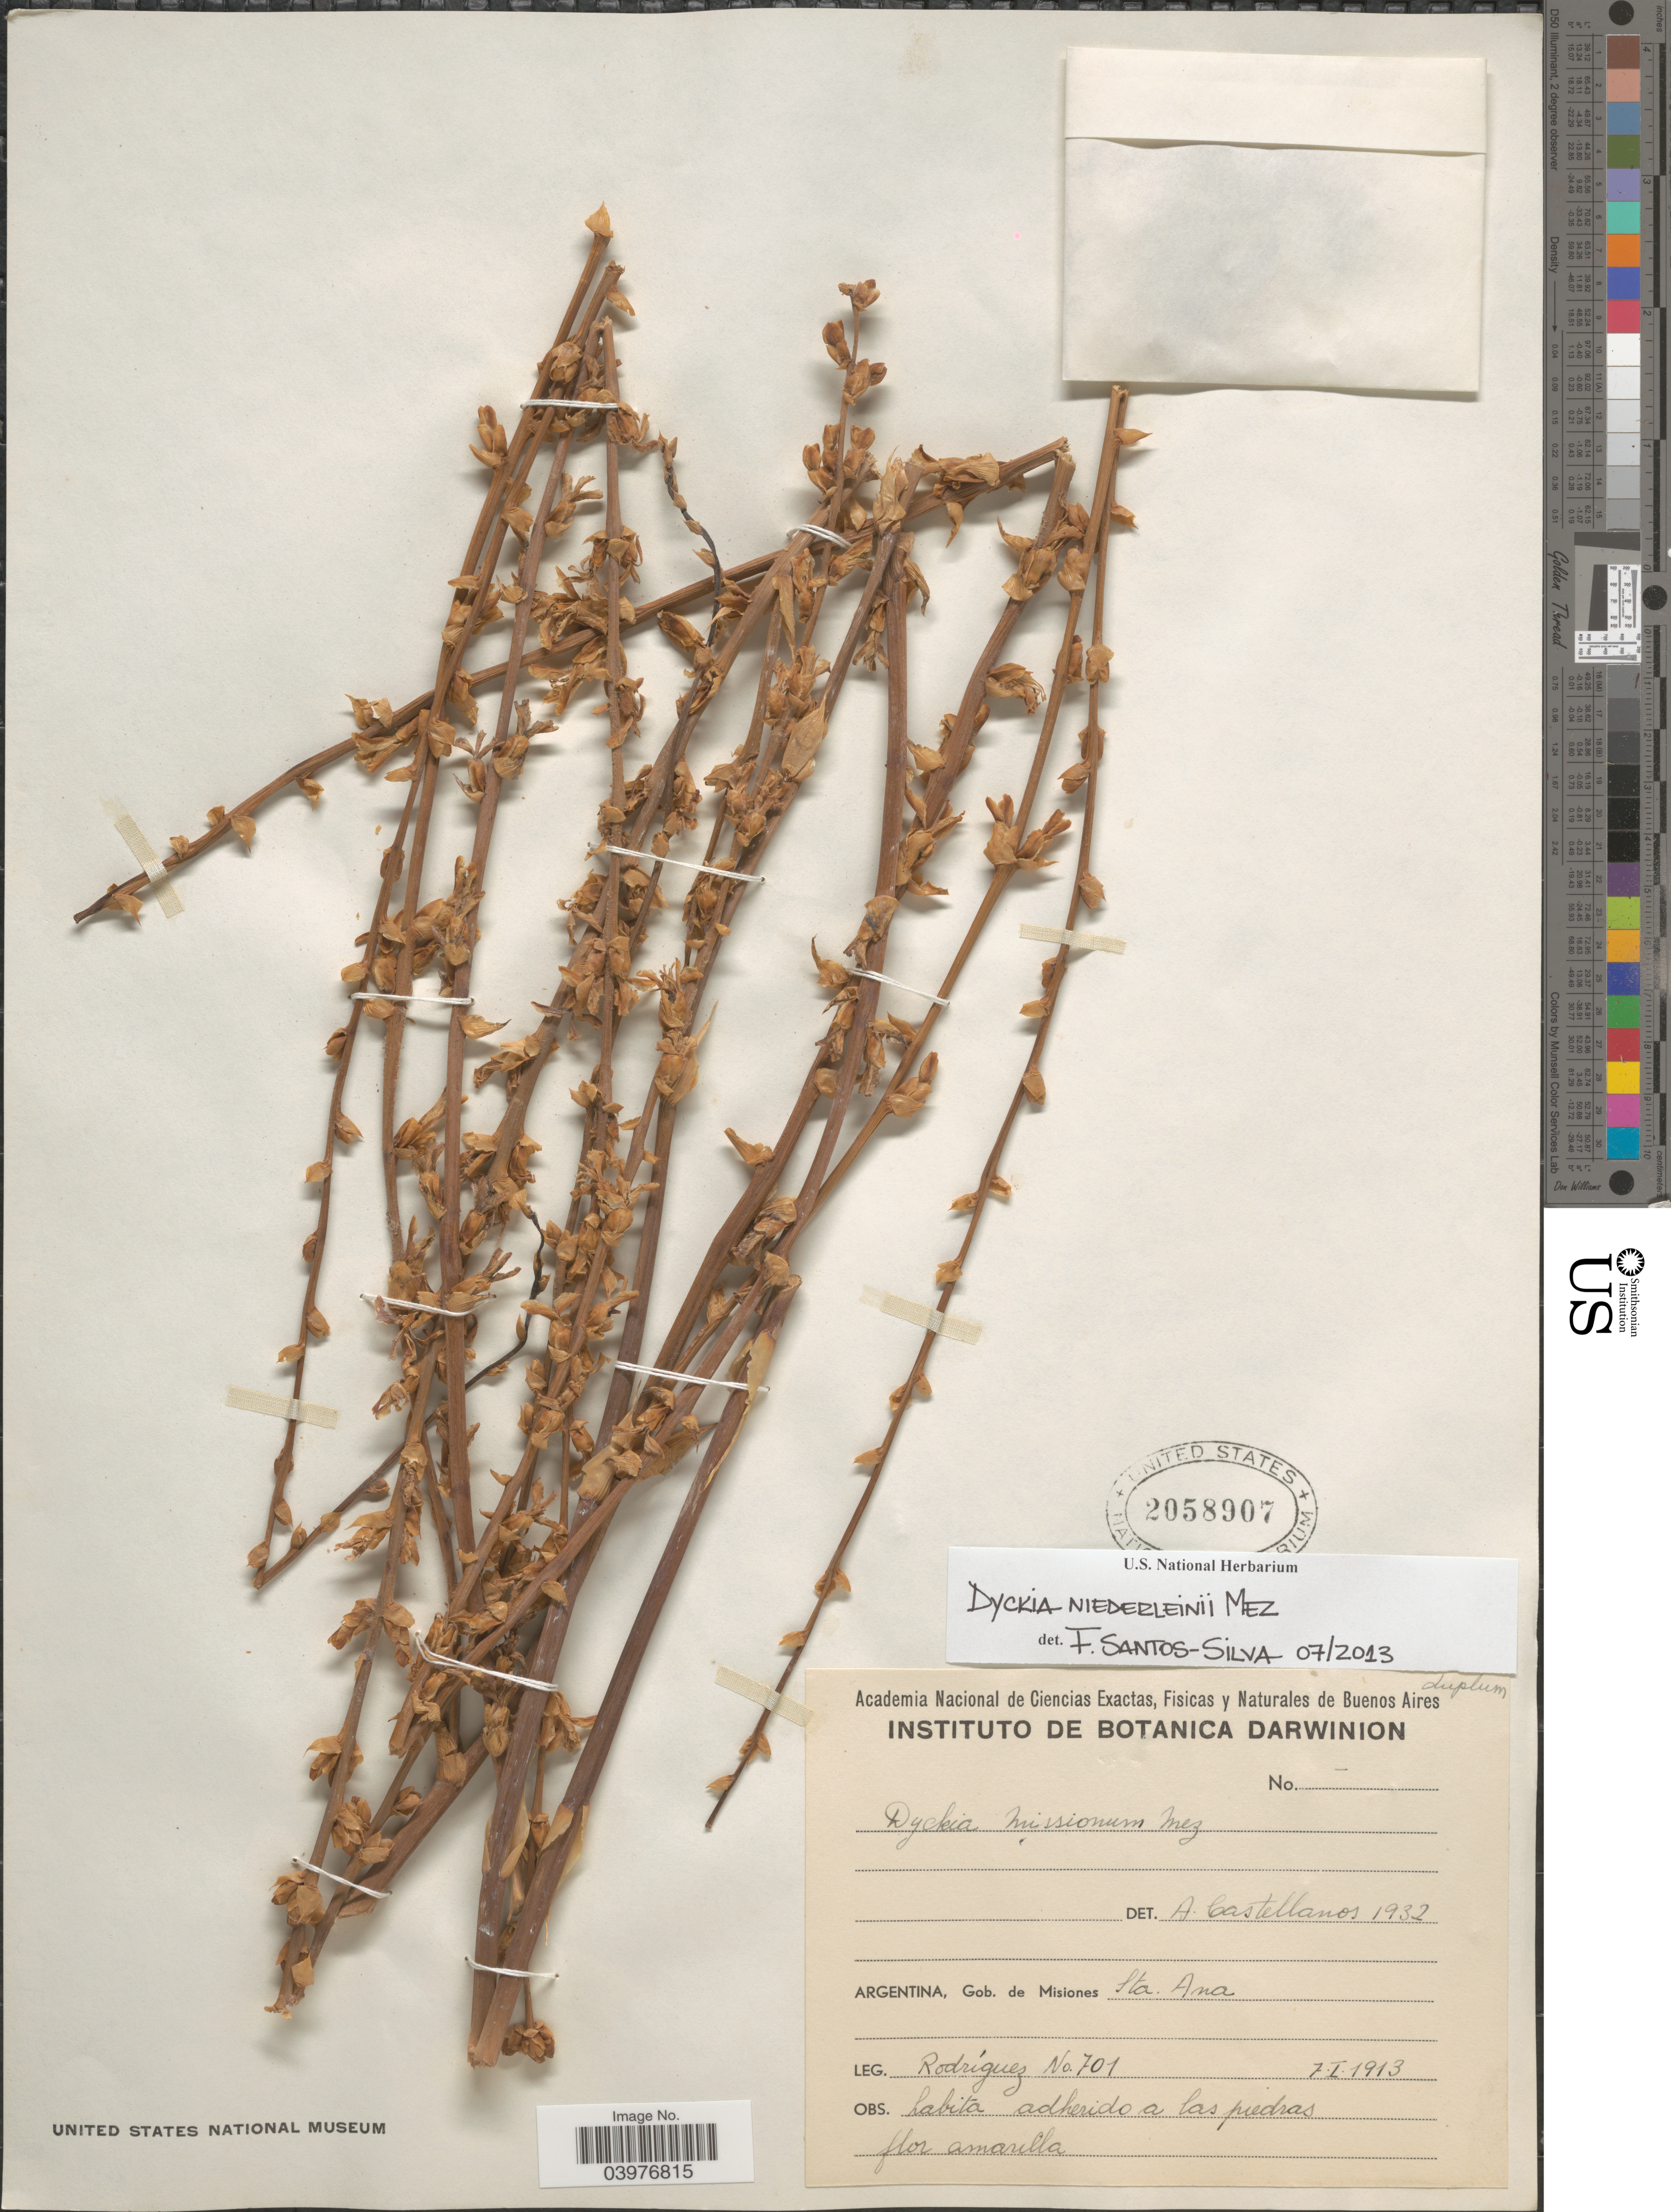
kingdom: Plantae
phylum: Tracheophyta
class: Liliopsida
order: Poales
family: Bromeliaceae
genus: Dyckia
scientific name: Dyckia niederleinii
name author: Mez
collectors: Rodriguez, --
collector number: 701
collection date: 1913-01-07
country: Argentina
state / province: Misiones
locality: Gob. de Misiones. Sta. Ana.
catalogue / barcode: US 2058907